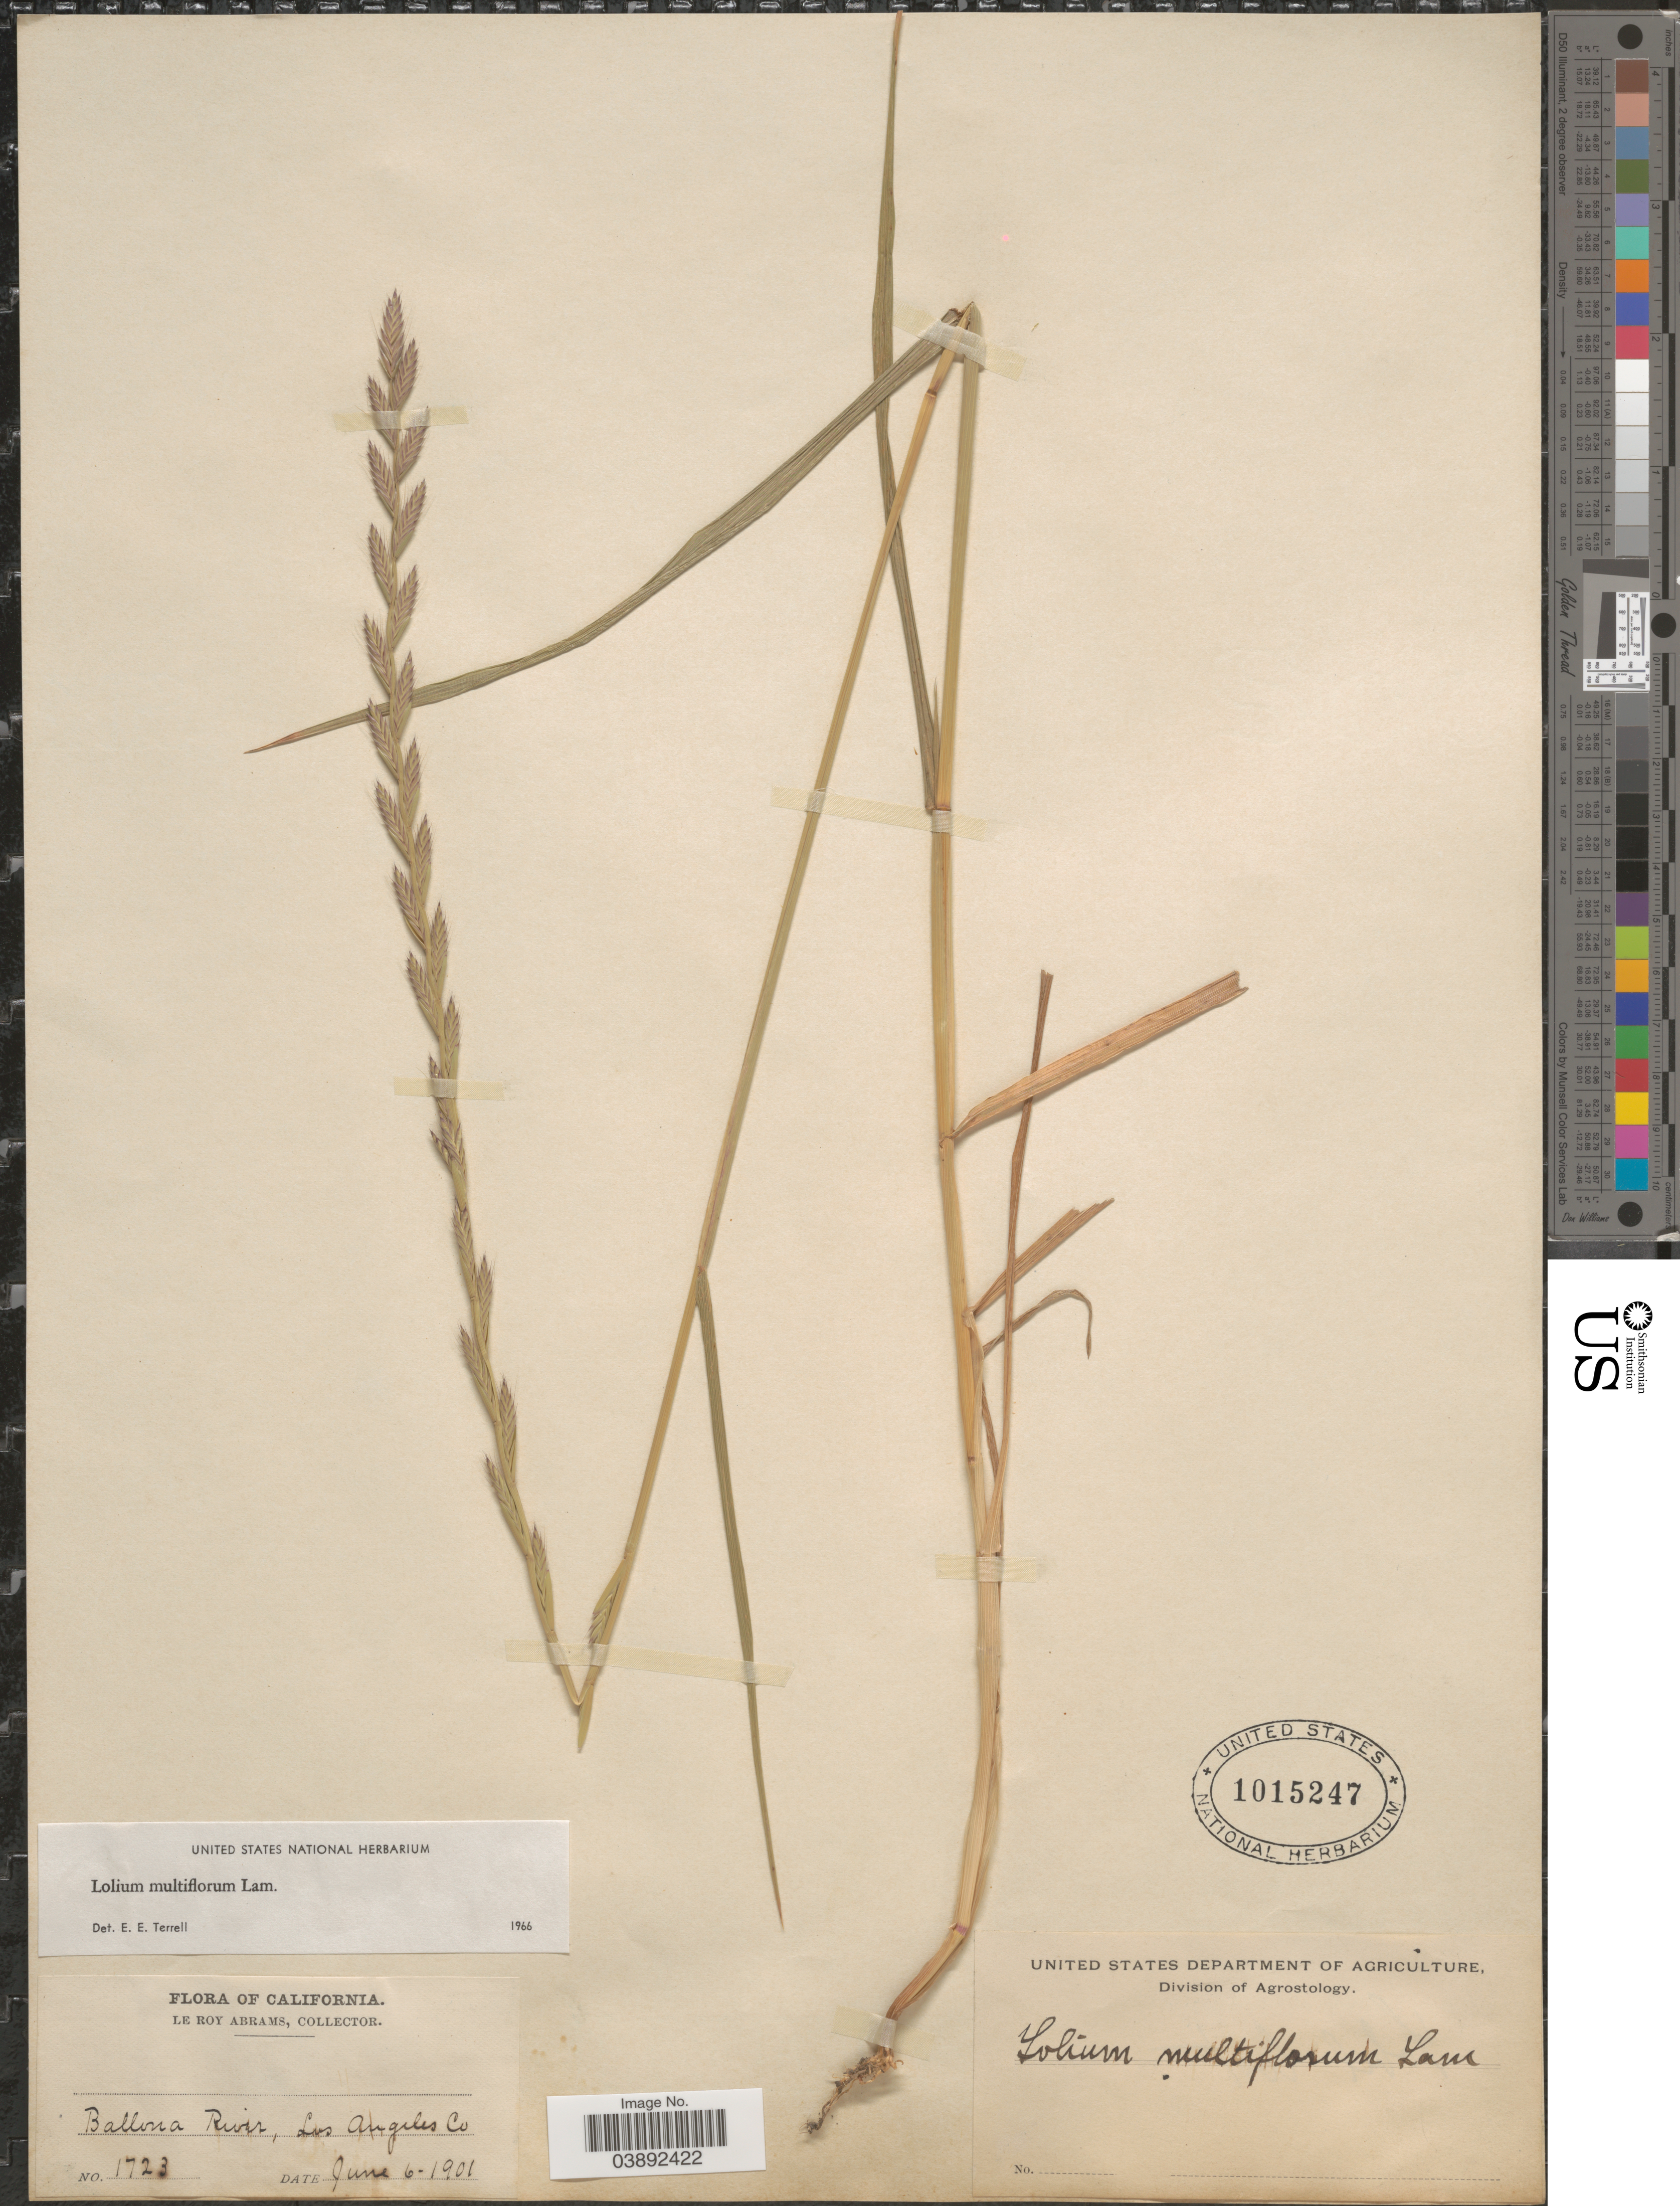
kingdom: Plantae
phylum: Tracheophyta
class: Liliopsida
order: Poales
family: Poaceae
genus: Lolium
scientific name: Lolium multiflorum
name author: Lam.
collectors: L. Abrams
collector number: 1723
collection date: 1901-06-06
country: United States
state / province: California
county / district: Los Angeles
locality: Ballona River, Los Angeles Co.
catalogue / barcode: US 1015247